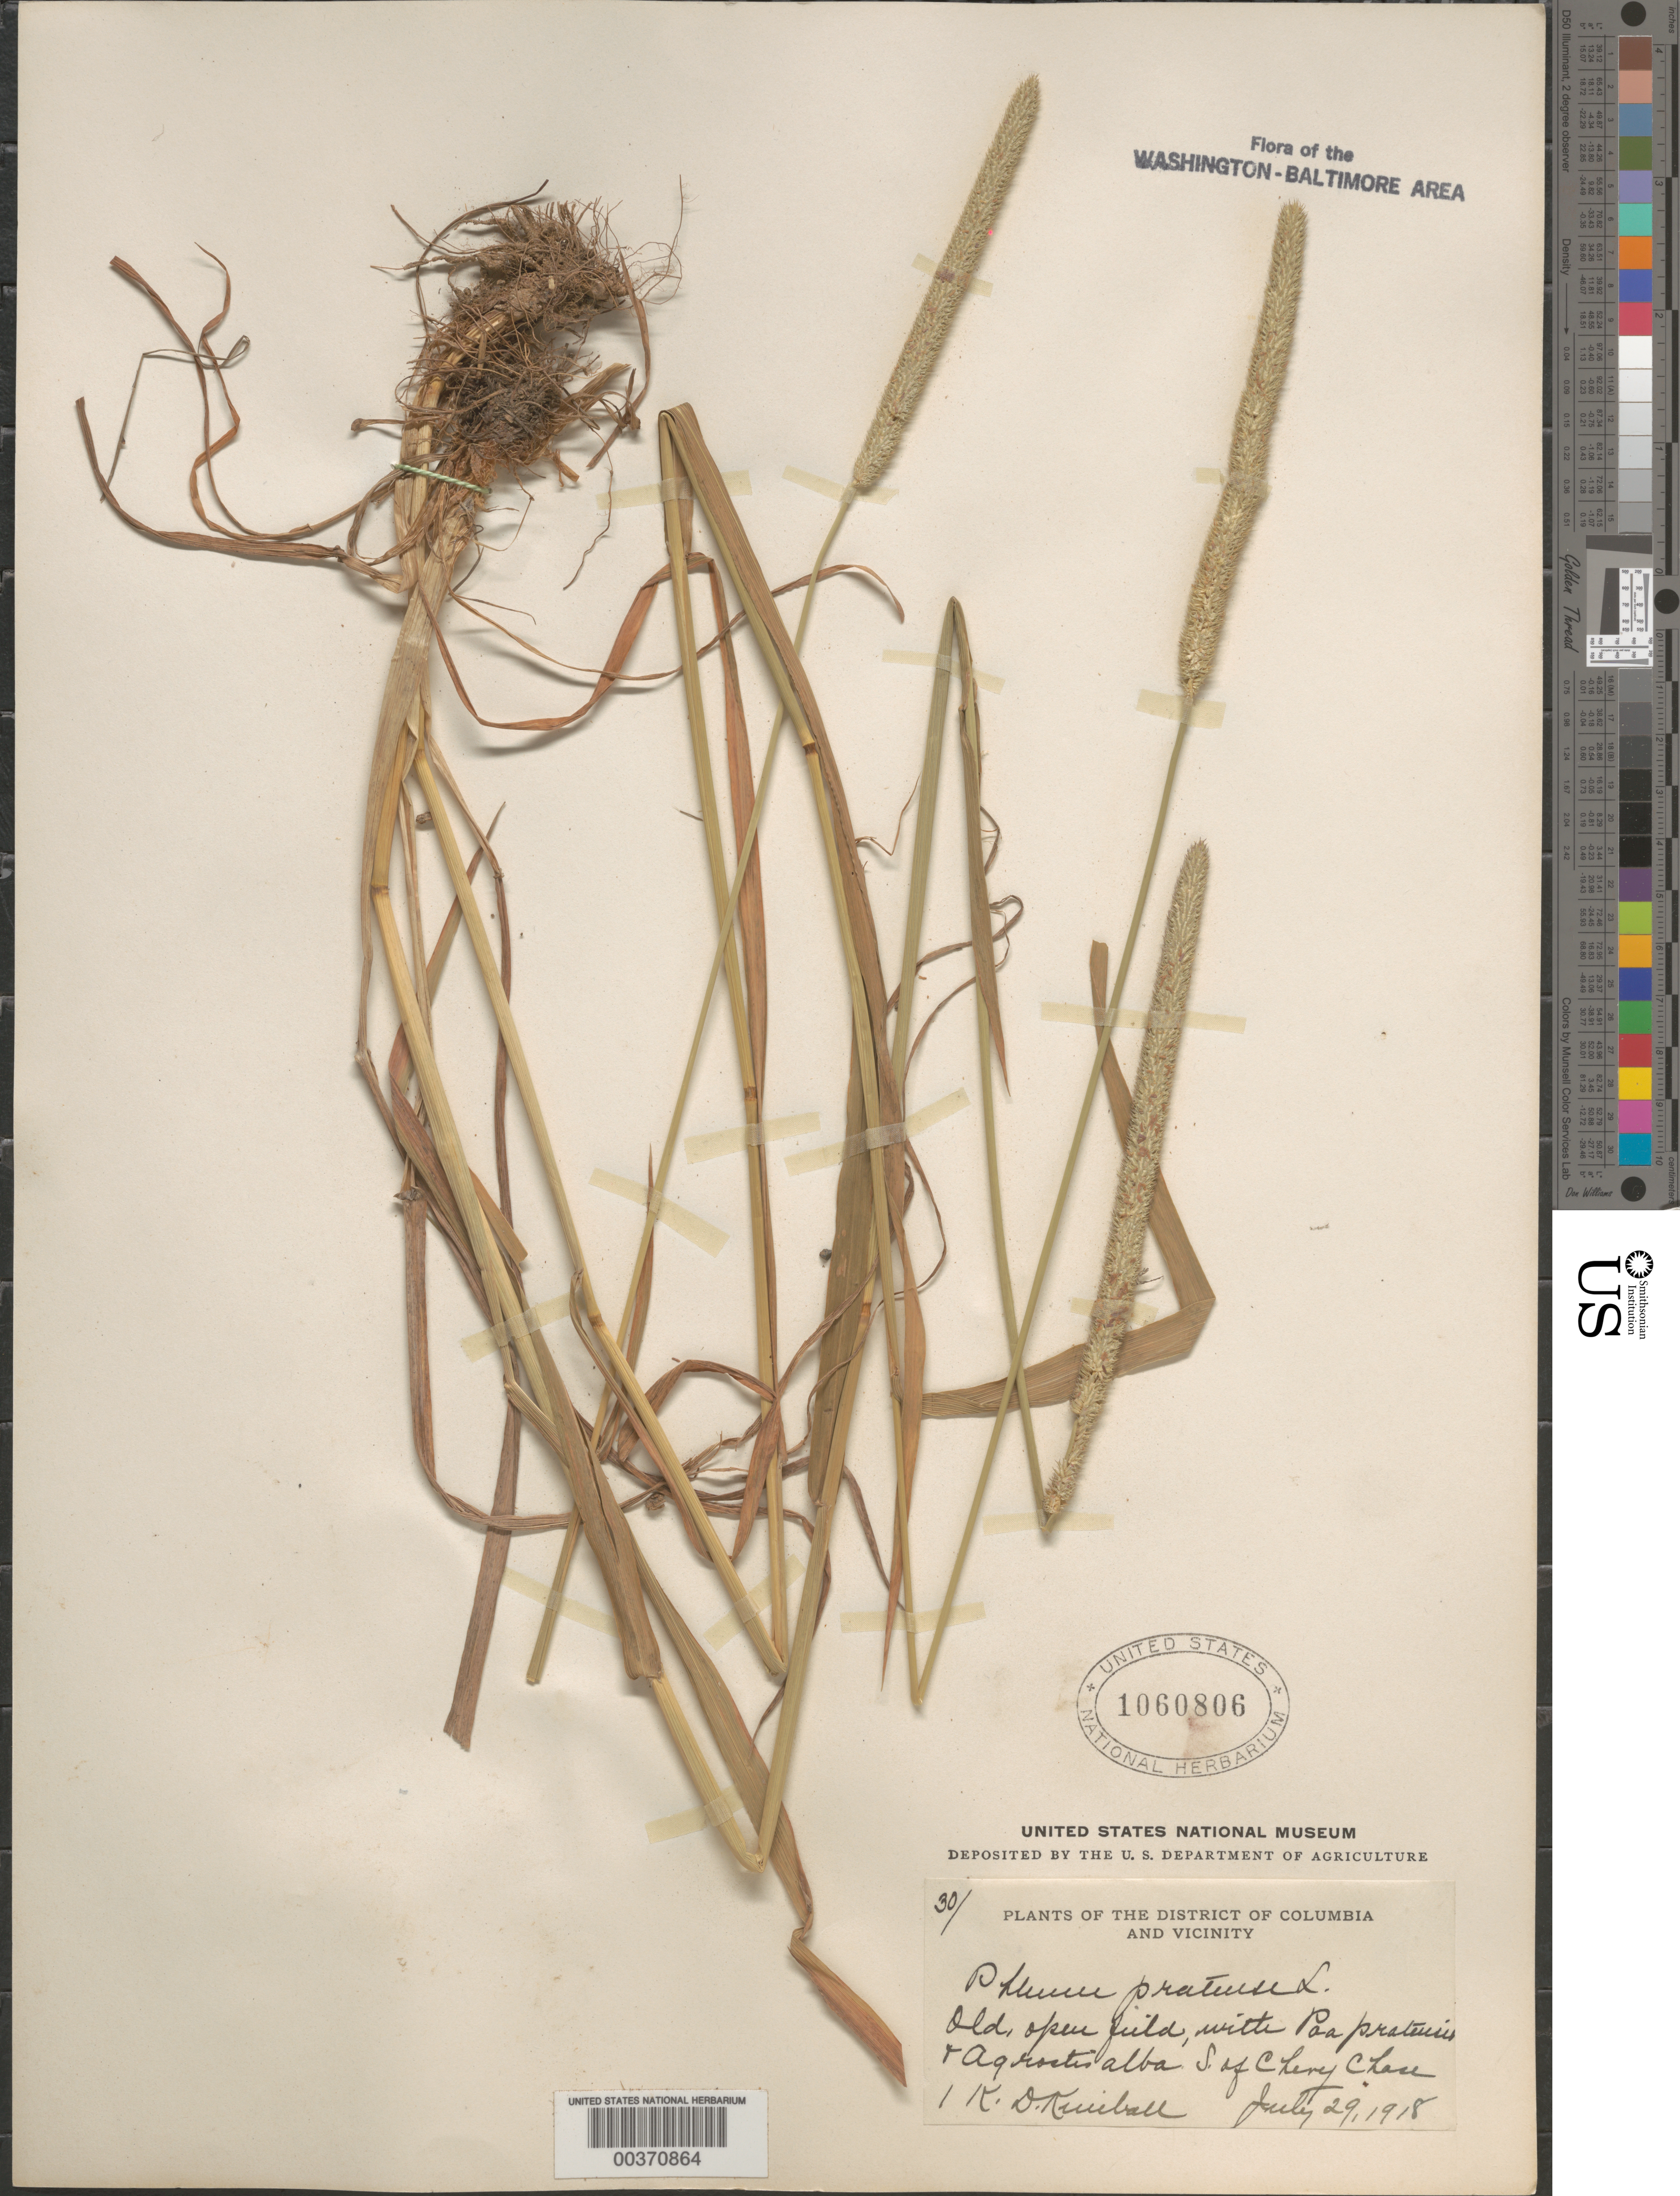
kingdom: Plantae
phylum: Tracheophyta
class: Liliopsida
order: Poales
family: Poaceae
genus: Phleum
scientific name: Phleum pratense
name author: L.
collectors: K. Kimball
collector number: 30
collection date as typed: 29 Jul 1918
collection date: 1918-07-29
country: United States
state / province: District of Columbia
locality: Chevy Chase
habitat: Old open field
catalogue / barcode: US 1060806